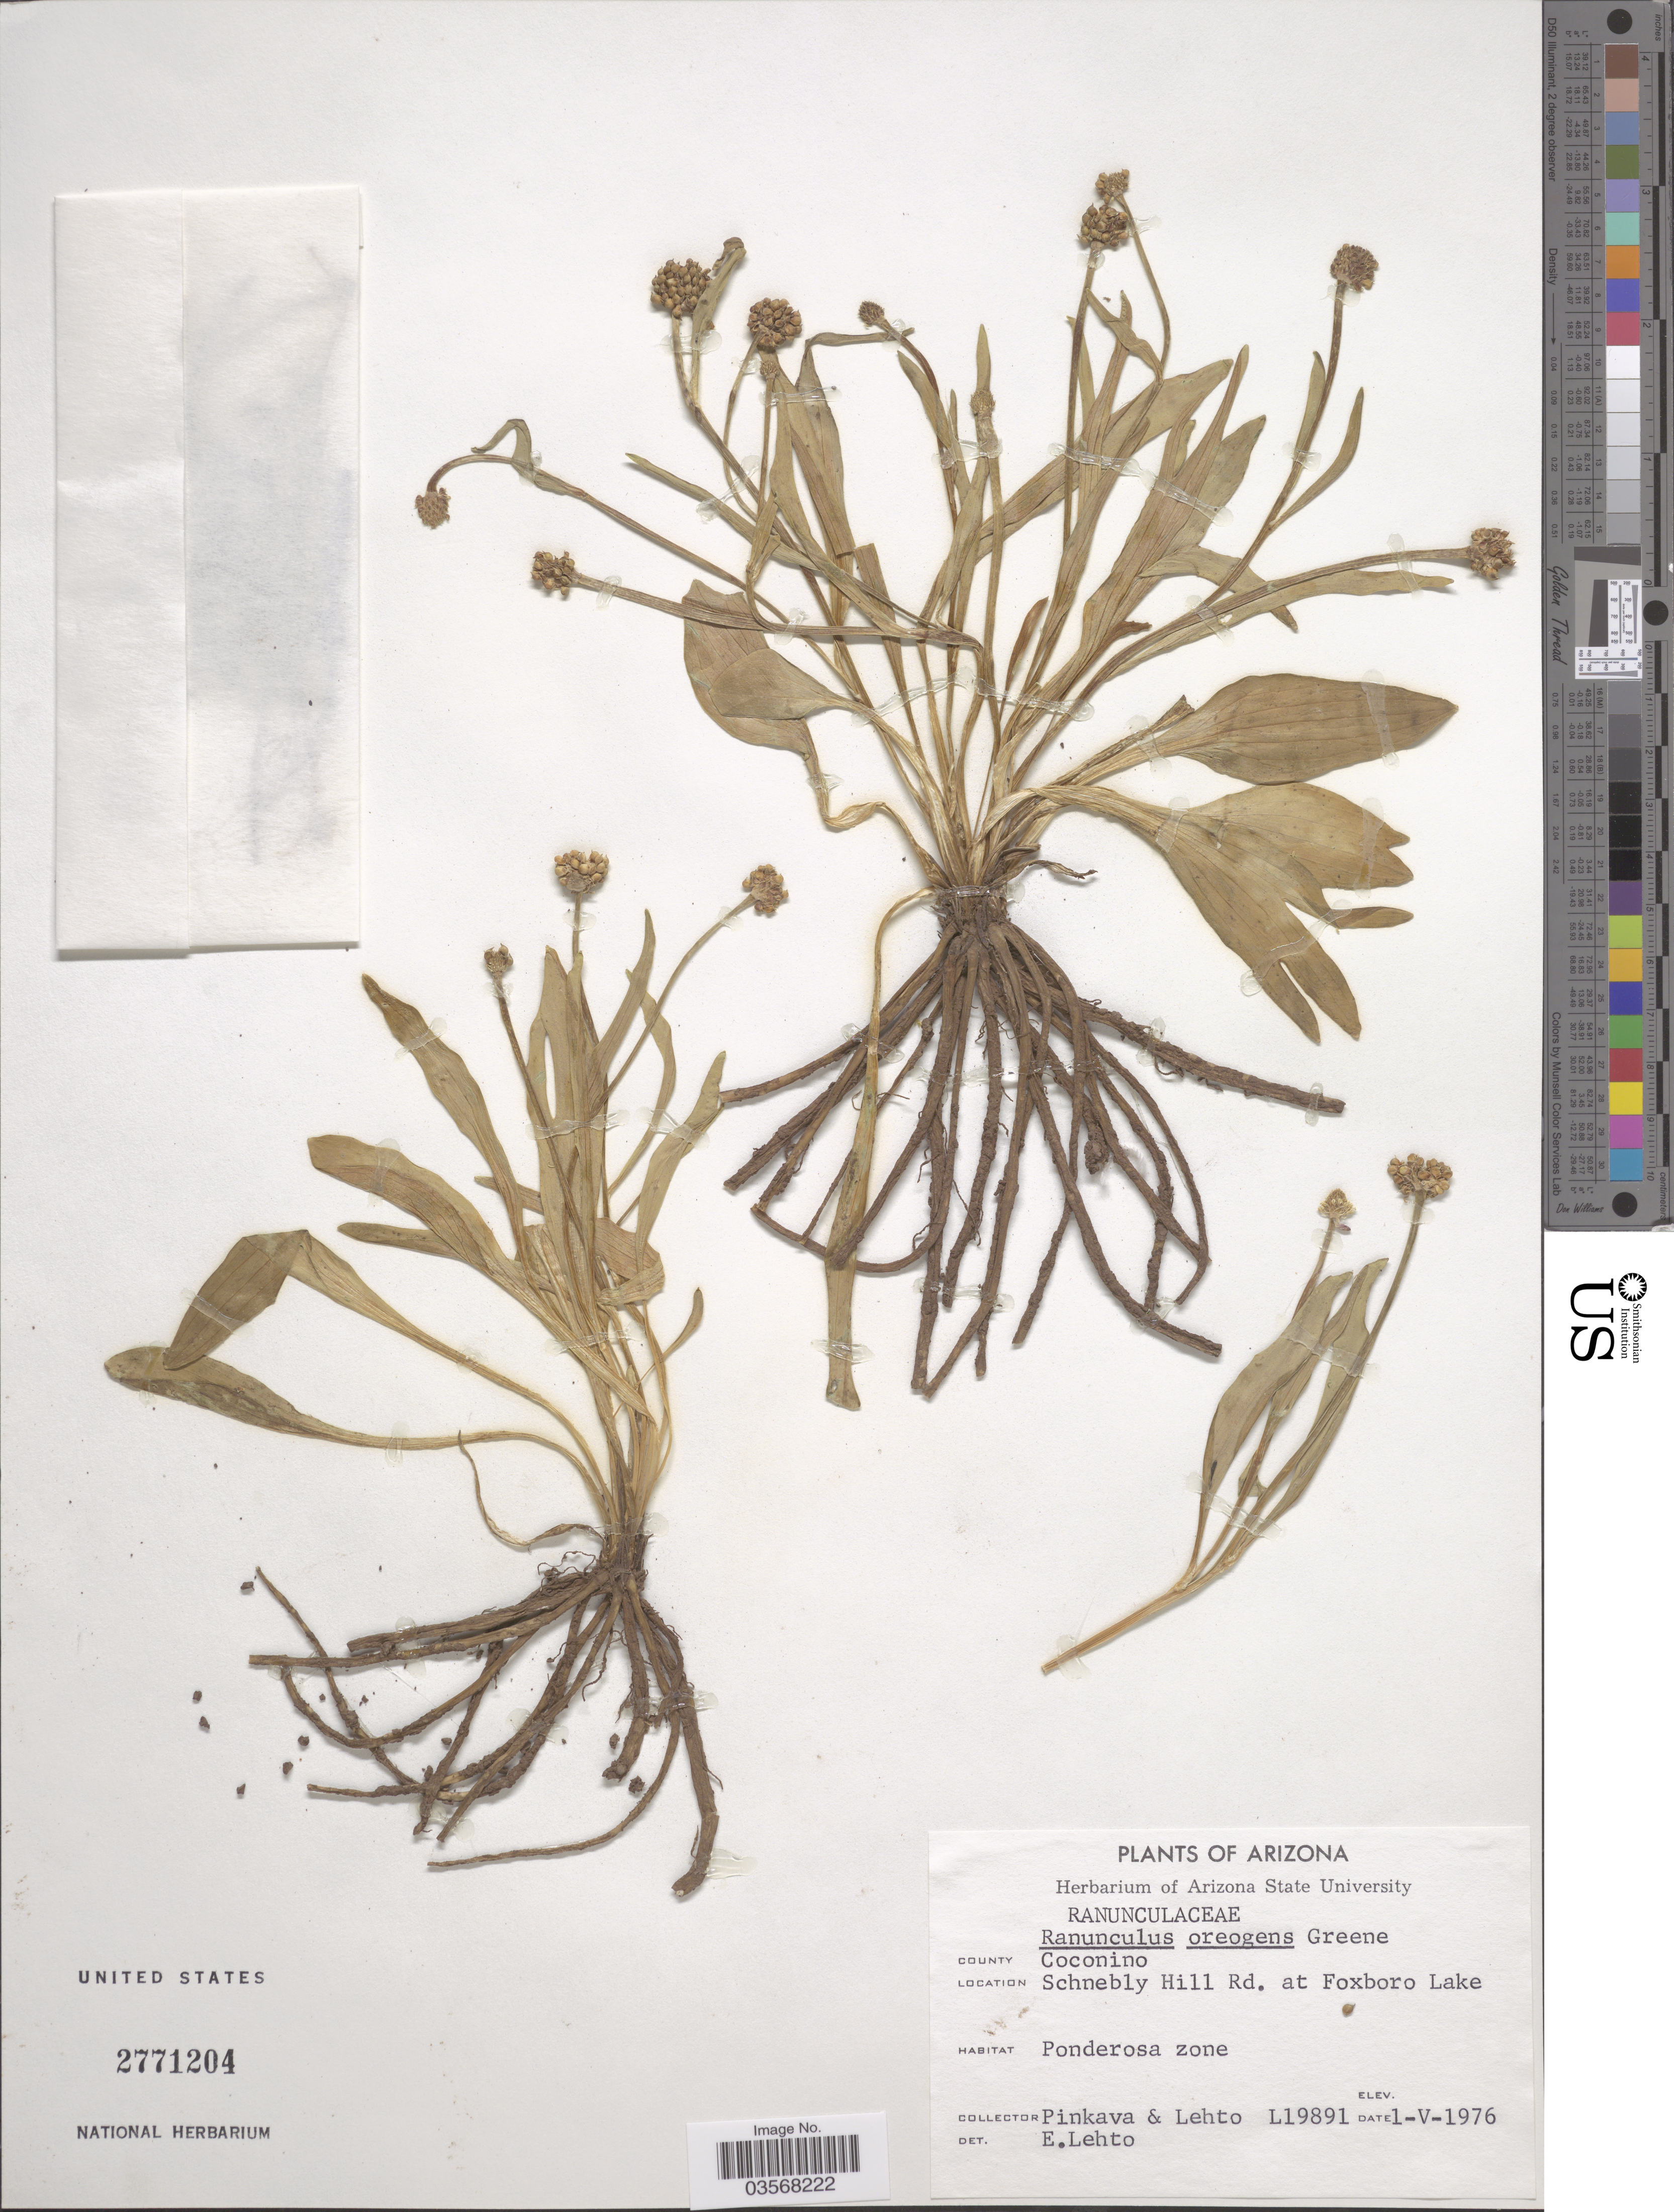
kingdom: Plantae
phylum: Tracheophyta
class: Magnoliopsida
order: Ranunculales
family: Ranunculaceae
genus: Ranunculus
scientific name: Ranunculus oreogenes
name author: Greene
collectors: -. Pinkava & -. Lehto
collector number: L19891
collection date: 1976-05-01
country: United States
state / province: Arizona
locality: County Coconino. Schnebly Hill Rd. at Foxboro Lake. Ponderosa zone.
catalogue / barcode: US 2771204